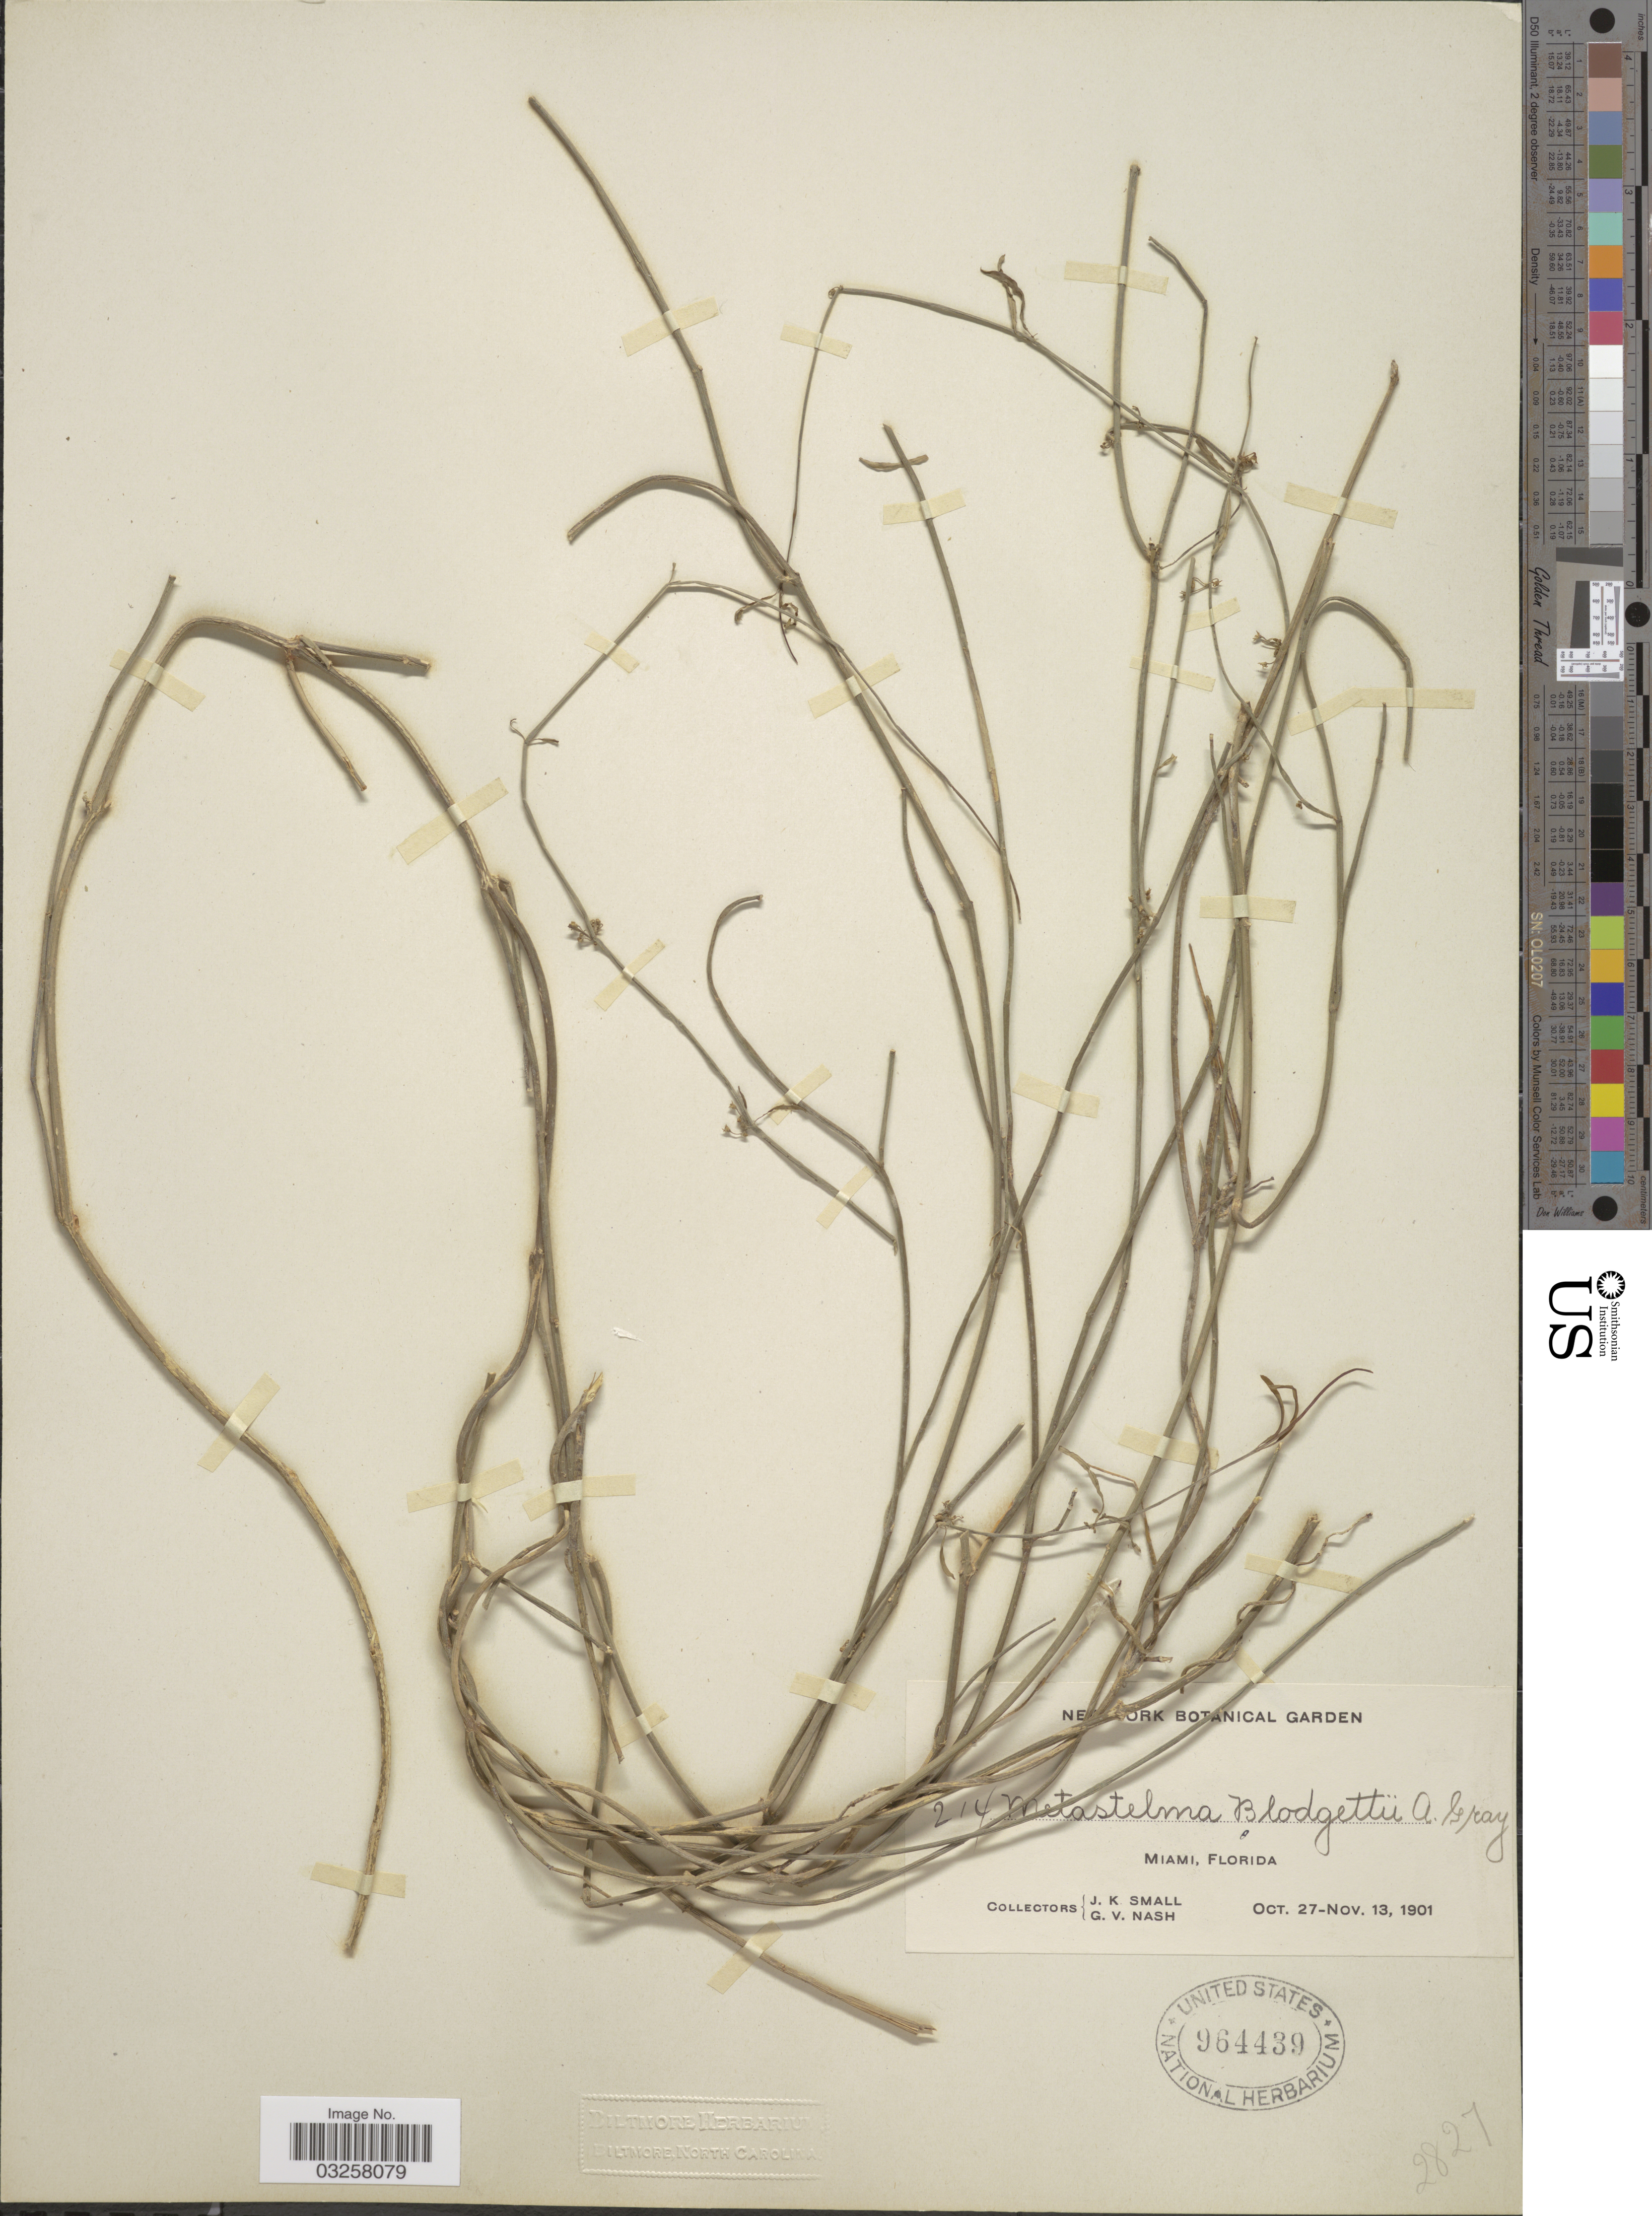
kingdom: Plantae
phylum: Tracheophyta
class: Magnoliopsida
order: Gentianales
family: Apocynaceae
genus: Metastelma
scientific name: Metastelma blodgettii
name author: A. Gray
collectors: J. K. Small & G. V. Nash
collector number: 214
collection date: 1901-10-27/1901-11-13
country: United States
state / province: Florida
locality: Miami.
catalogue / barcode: US 964439